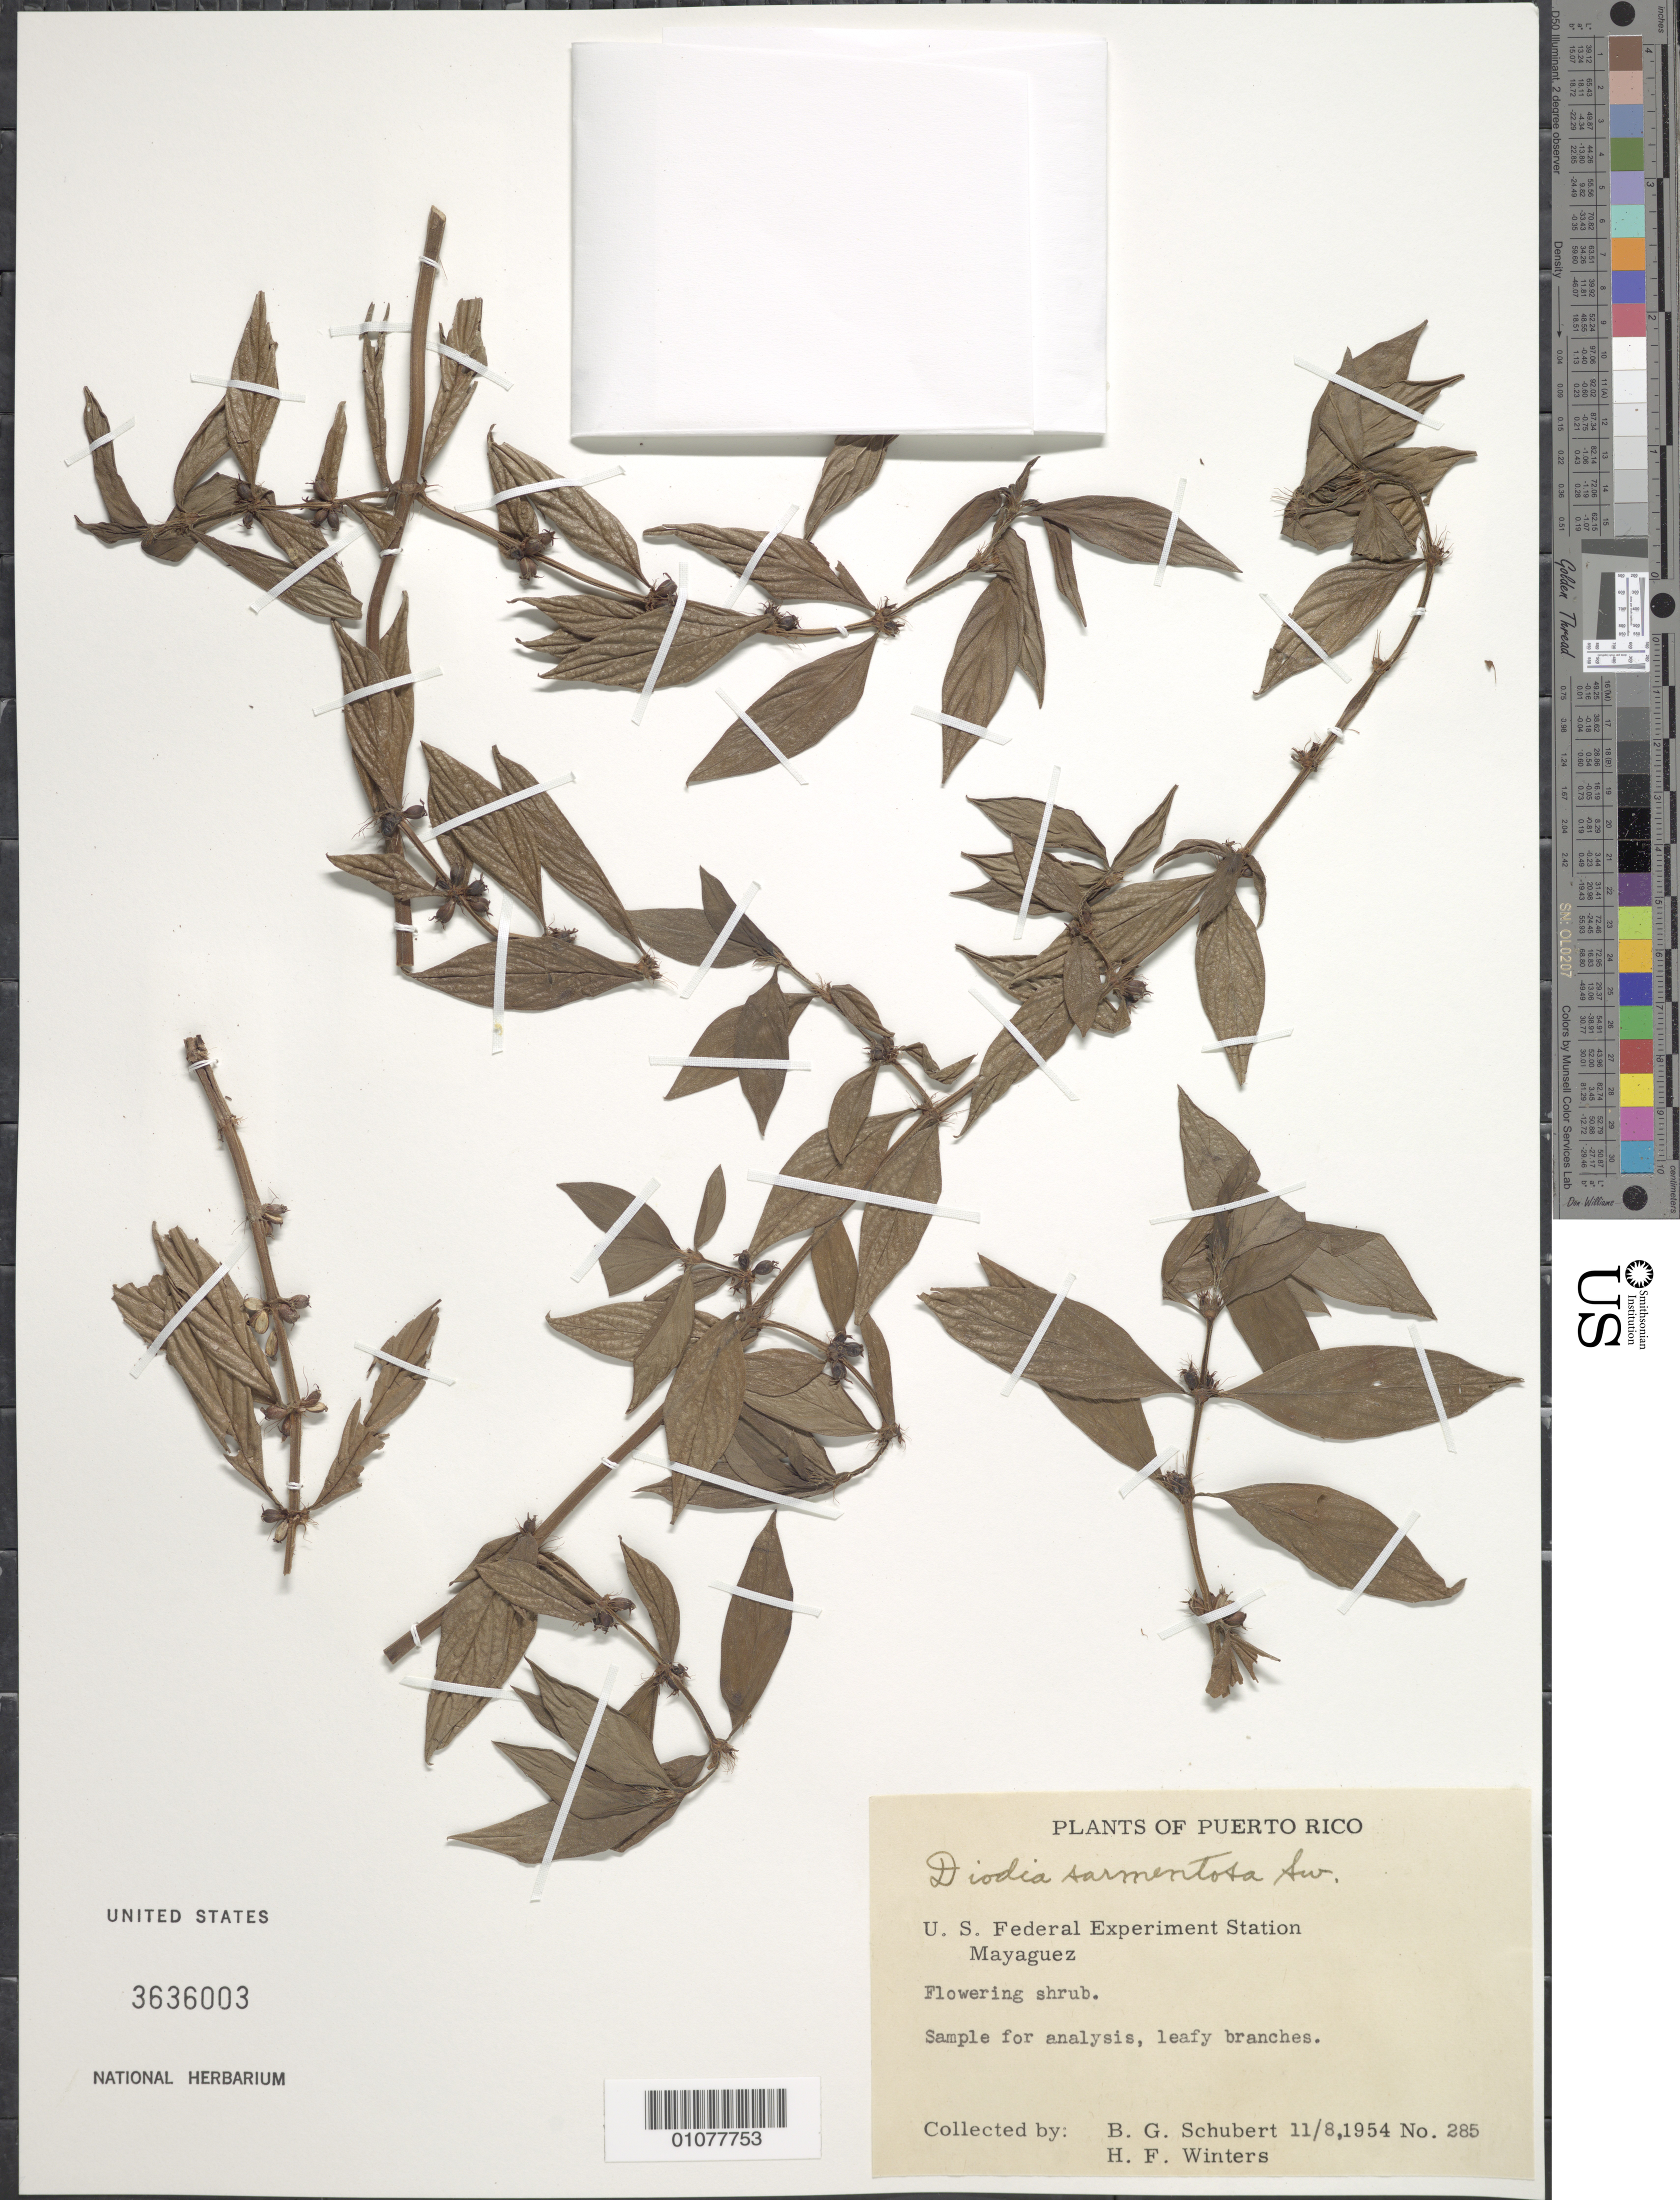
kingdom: Plantae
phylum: Tracheophyta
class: Magnoliopsida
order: Gentianales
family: Rubiaceae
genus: Diodia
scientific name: Diodia sarmentosa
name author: Sw.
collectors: B. Schubert & H. Winters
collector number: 285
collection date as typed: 11 Aug 1954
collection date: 1954-08-11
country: Puerto Rico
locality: U.S. Federal Experiment Station, Mayaguez.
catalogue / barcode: US 3636003